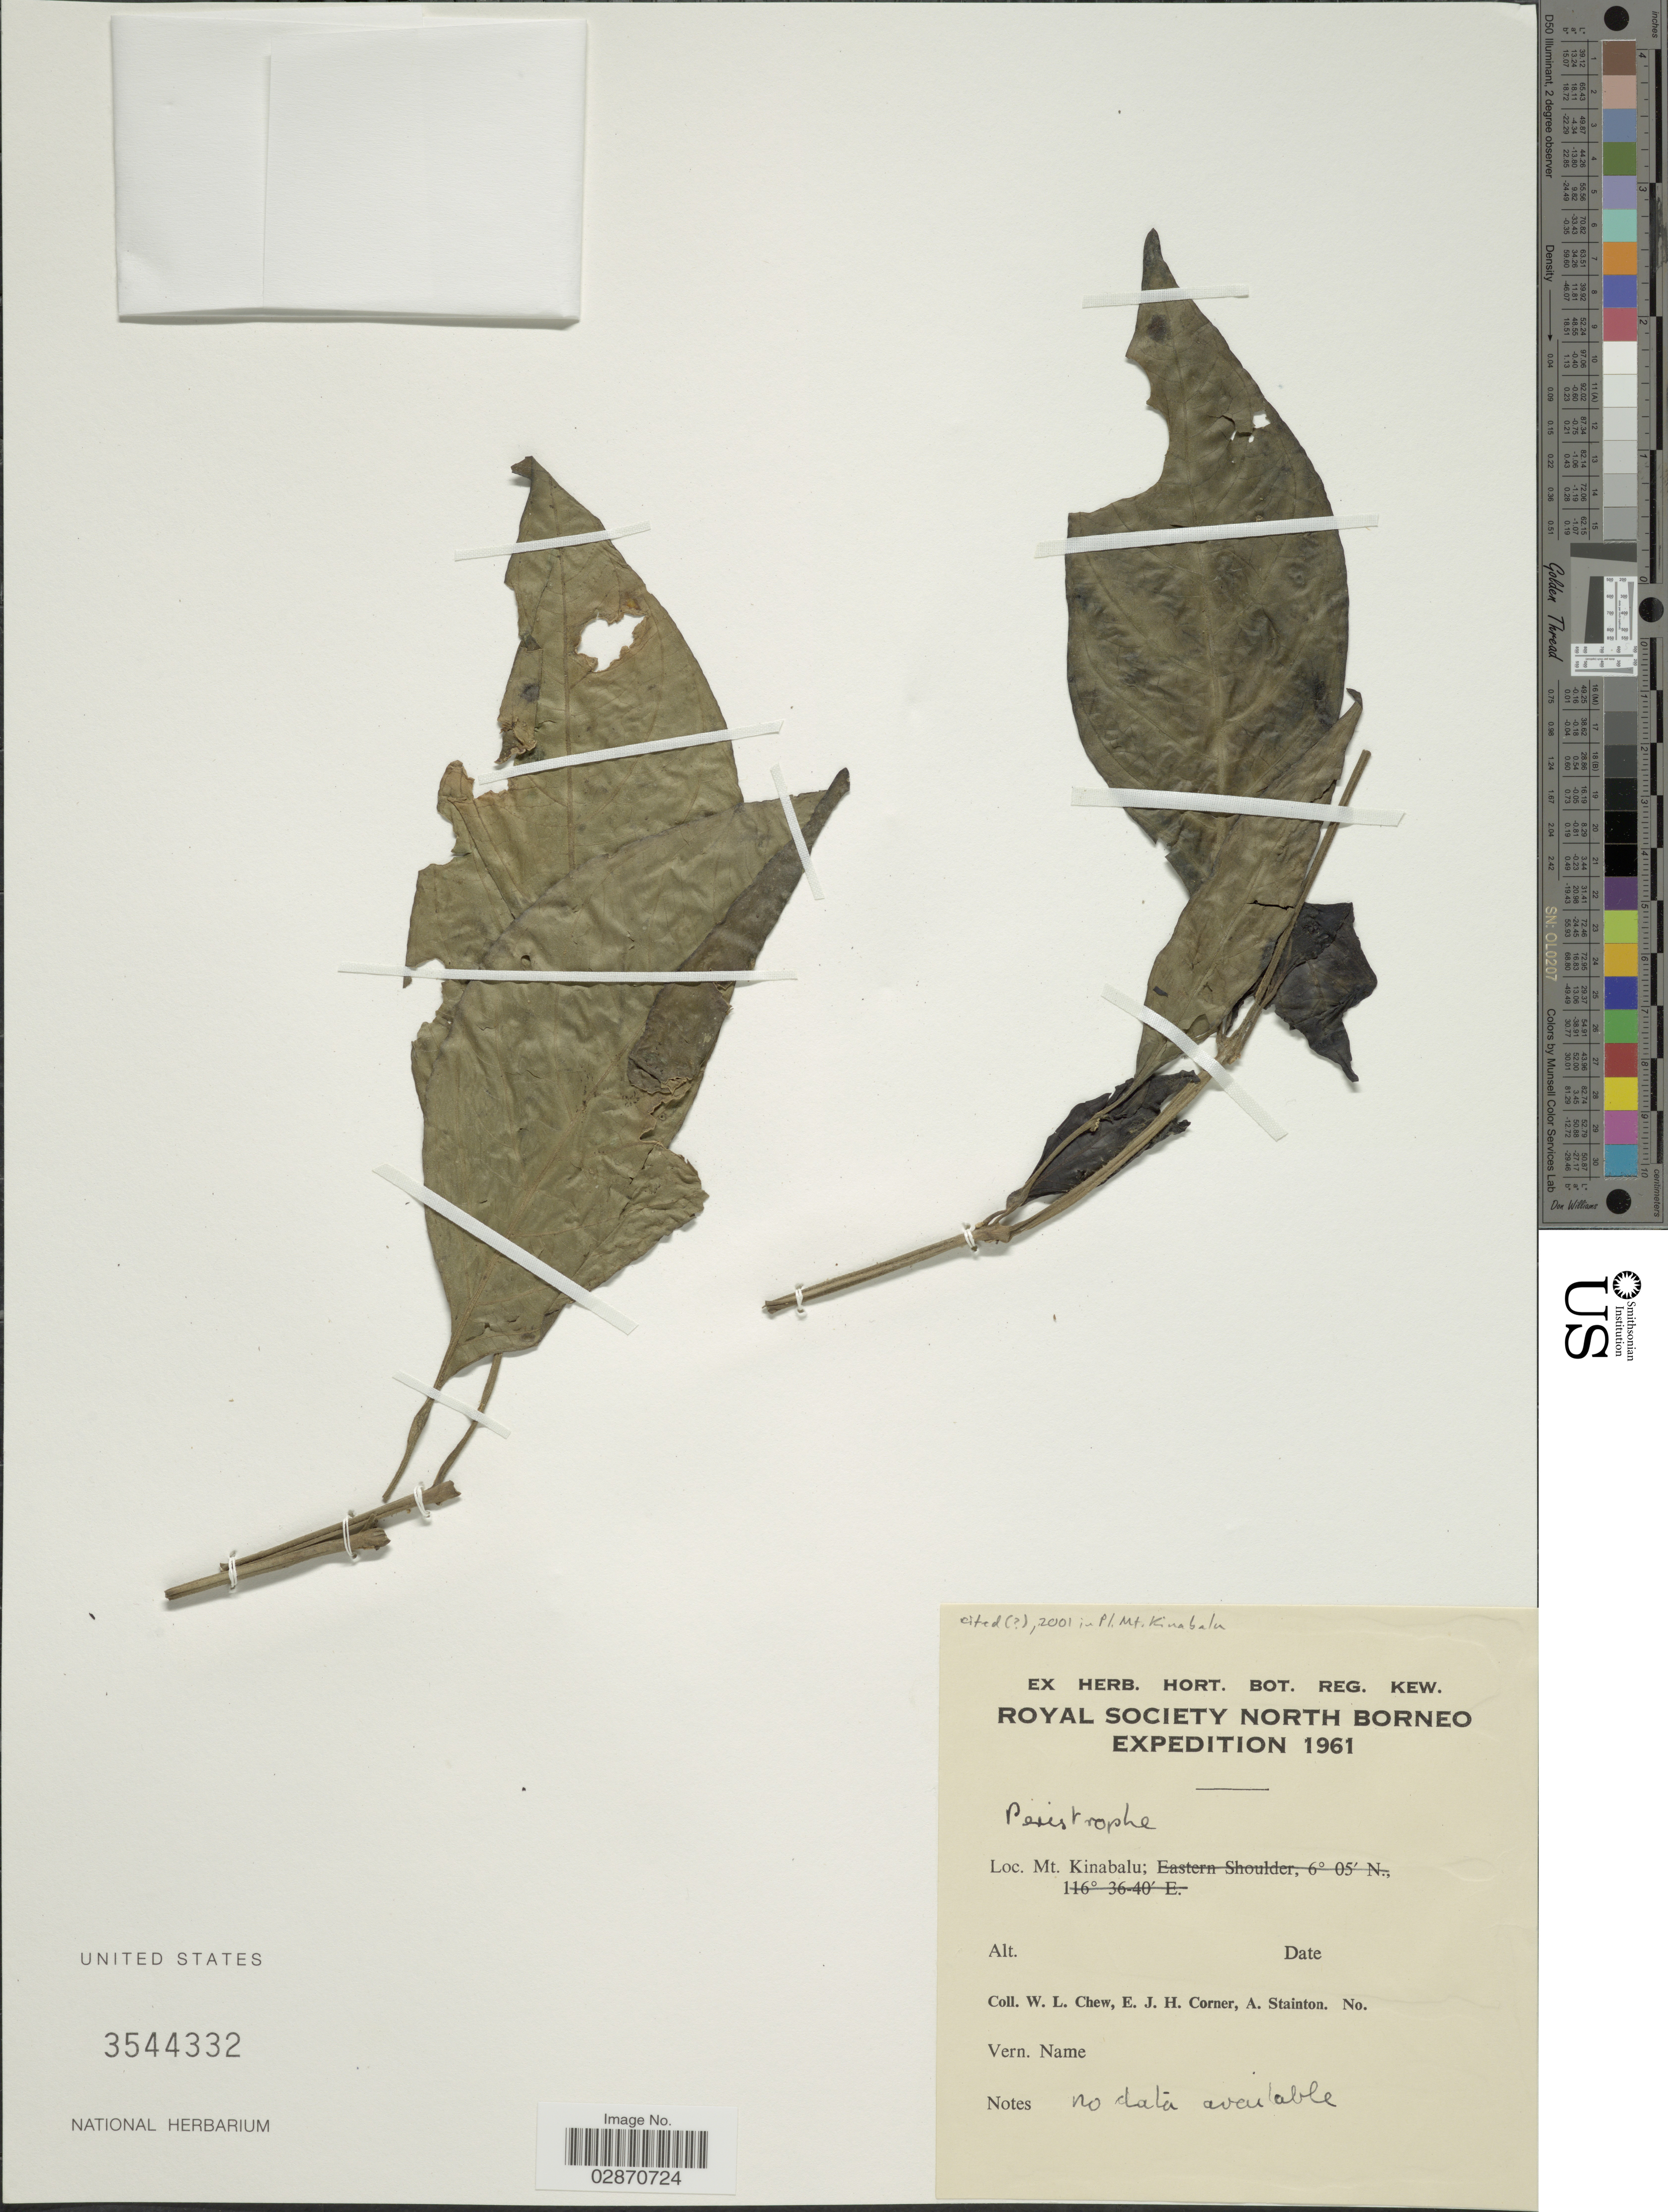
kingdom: Plantae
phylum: Tracheophyta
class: Magnoliopsida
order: Lamiales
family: Acanthaceae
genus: Peristrophe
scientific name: Peristrophe sp.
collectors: W. Chew, E. Corner & A. Stainton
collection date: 1961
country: Malaysia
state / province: Sabah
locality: North Borneo. Mt. Kinabalu.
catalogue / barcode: US 3544332